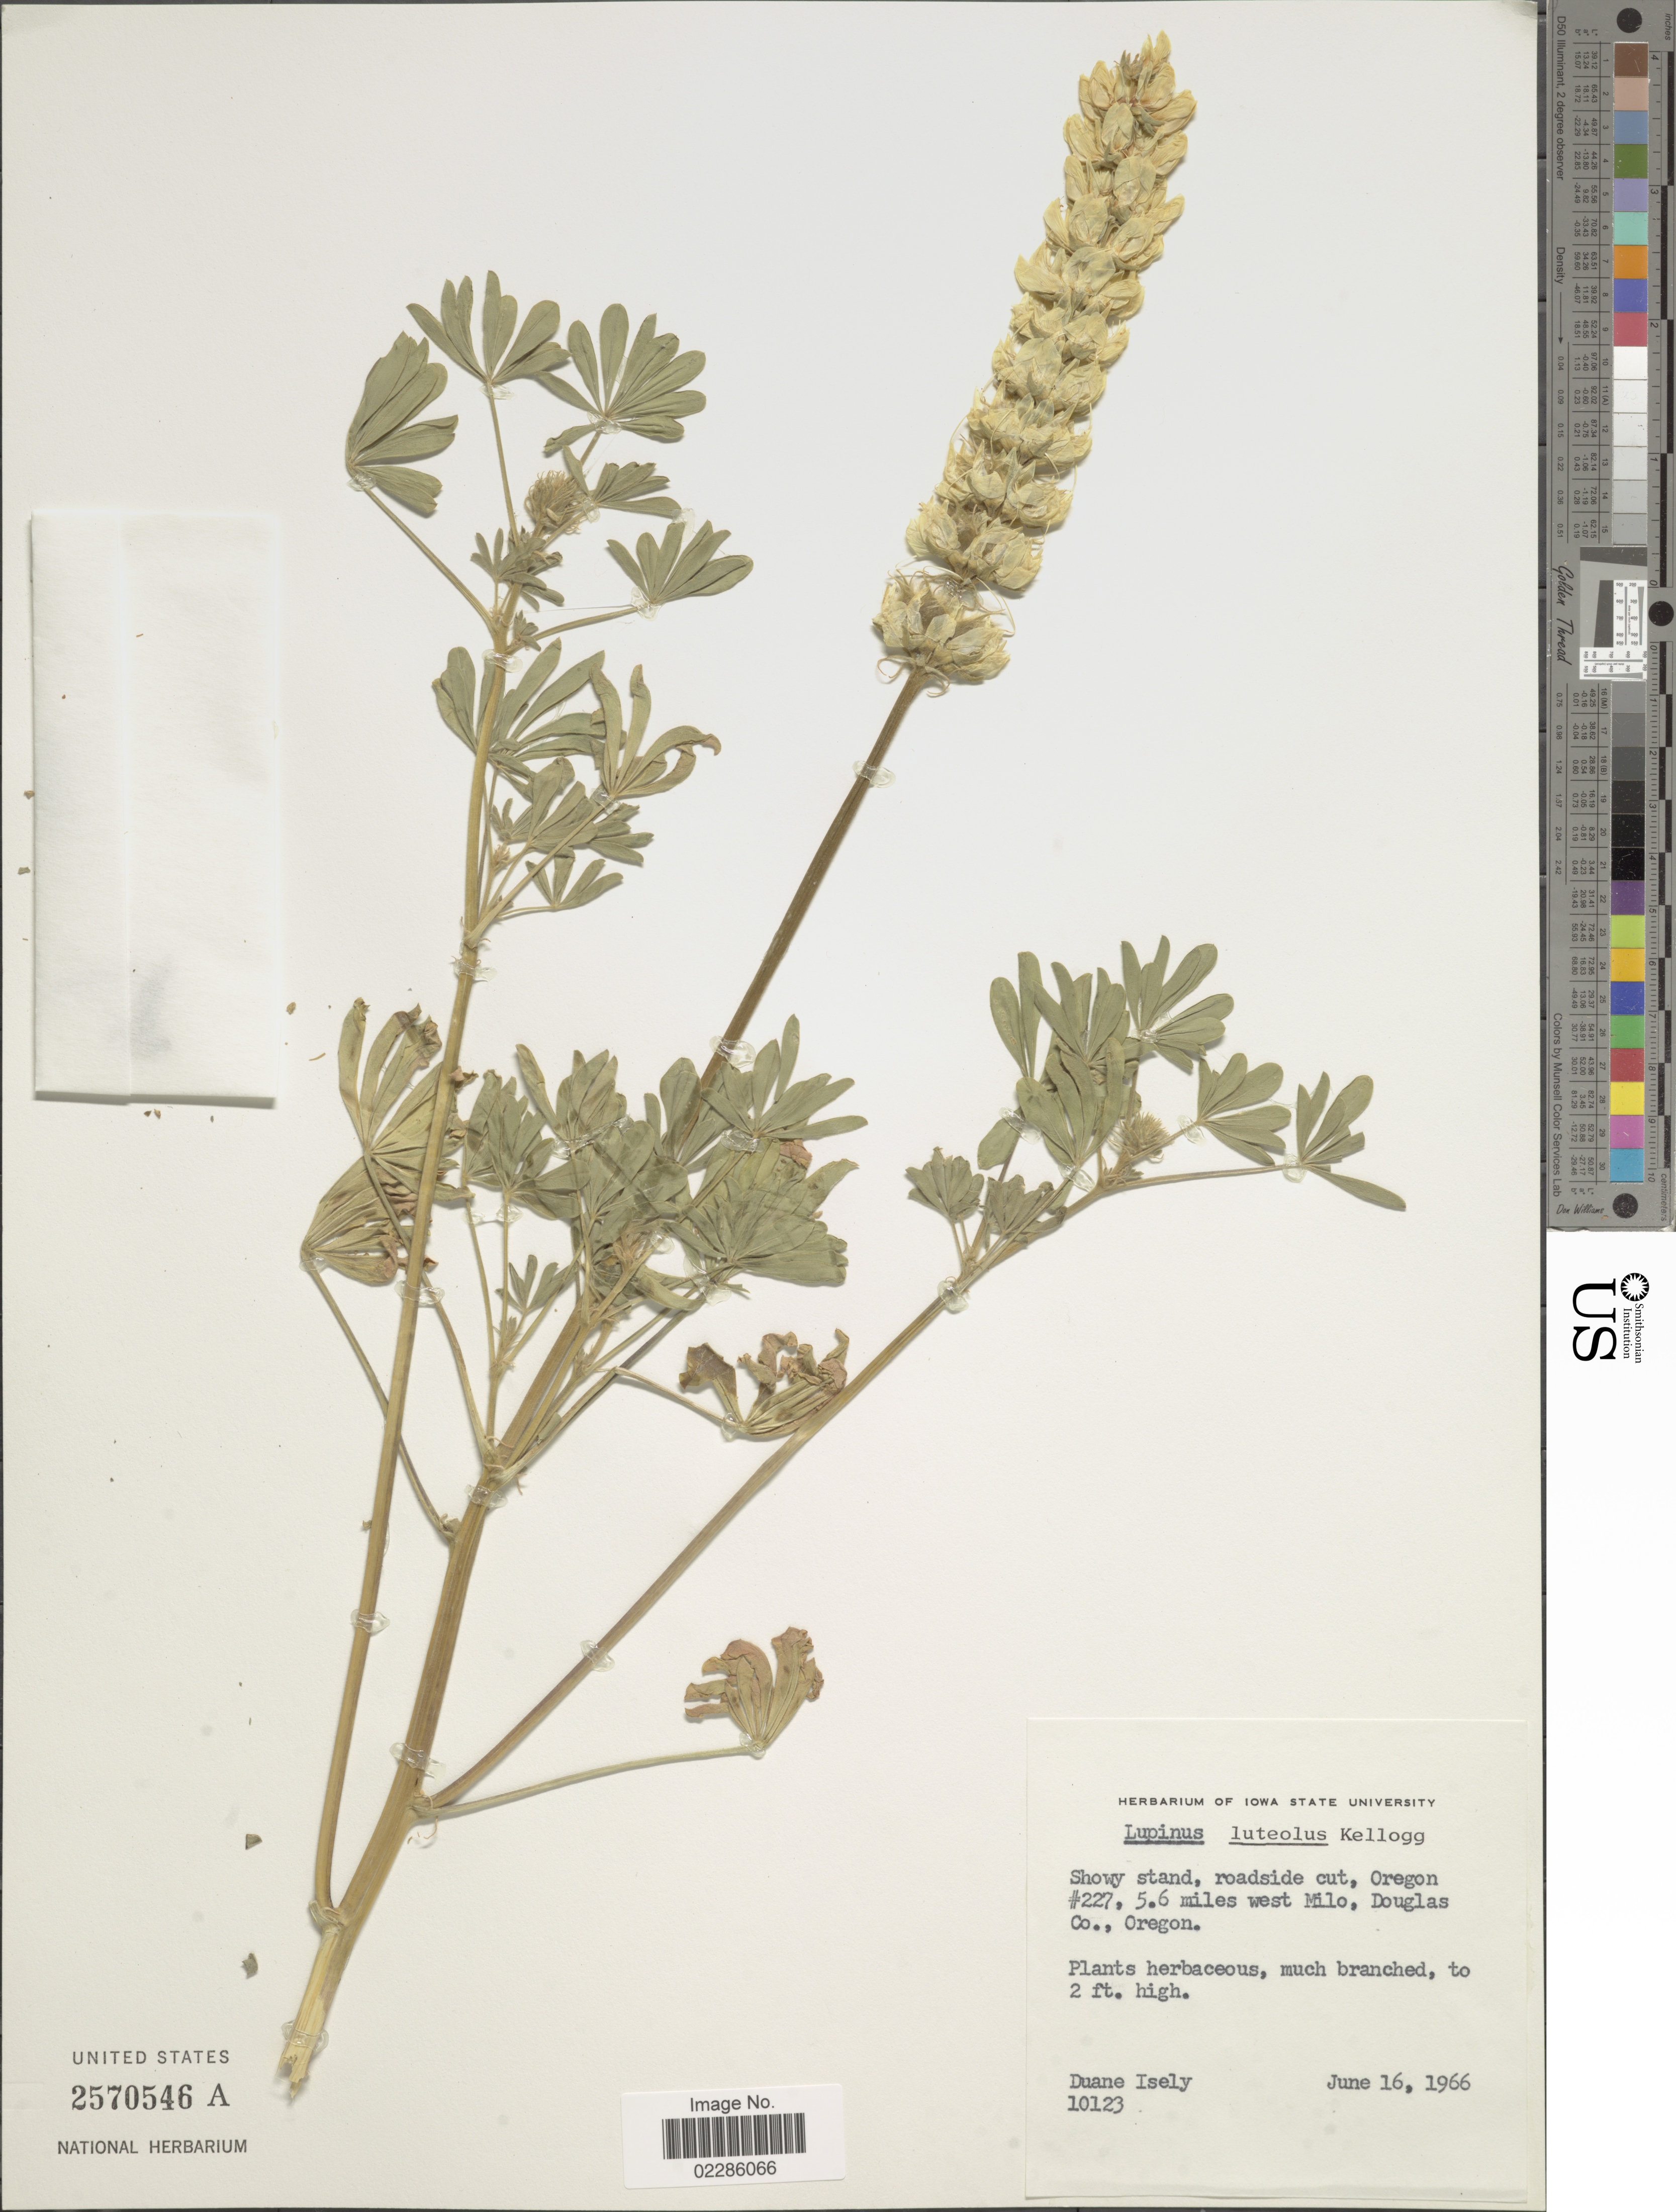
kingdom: Plantae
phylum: Tracheophyta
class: Magnoliopsida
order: Fabales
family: Fabaceae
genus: Lupinus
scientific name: Lupinus luteolus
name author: Kellogg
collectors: D. Isely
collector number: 10123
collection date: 1966-06-16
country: United States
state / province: Oregon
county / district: Douglas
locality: Showy stand, roadside cut, Oregon #227, 5.6 miles west Milo, Douglas Co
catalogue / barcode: US 2570546A